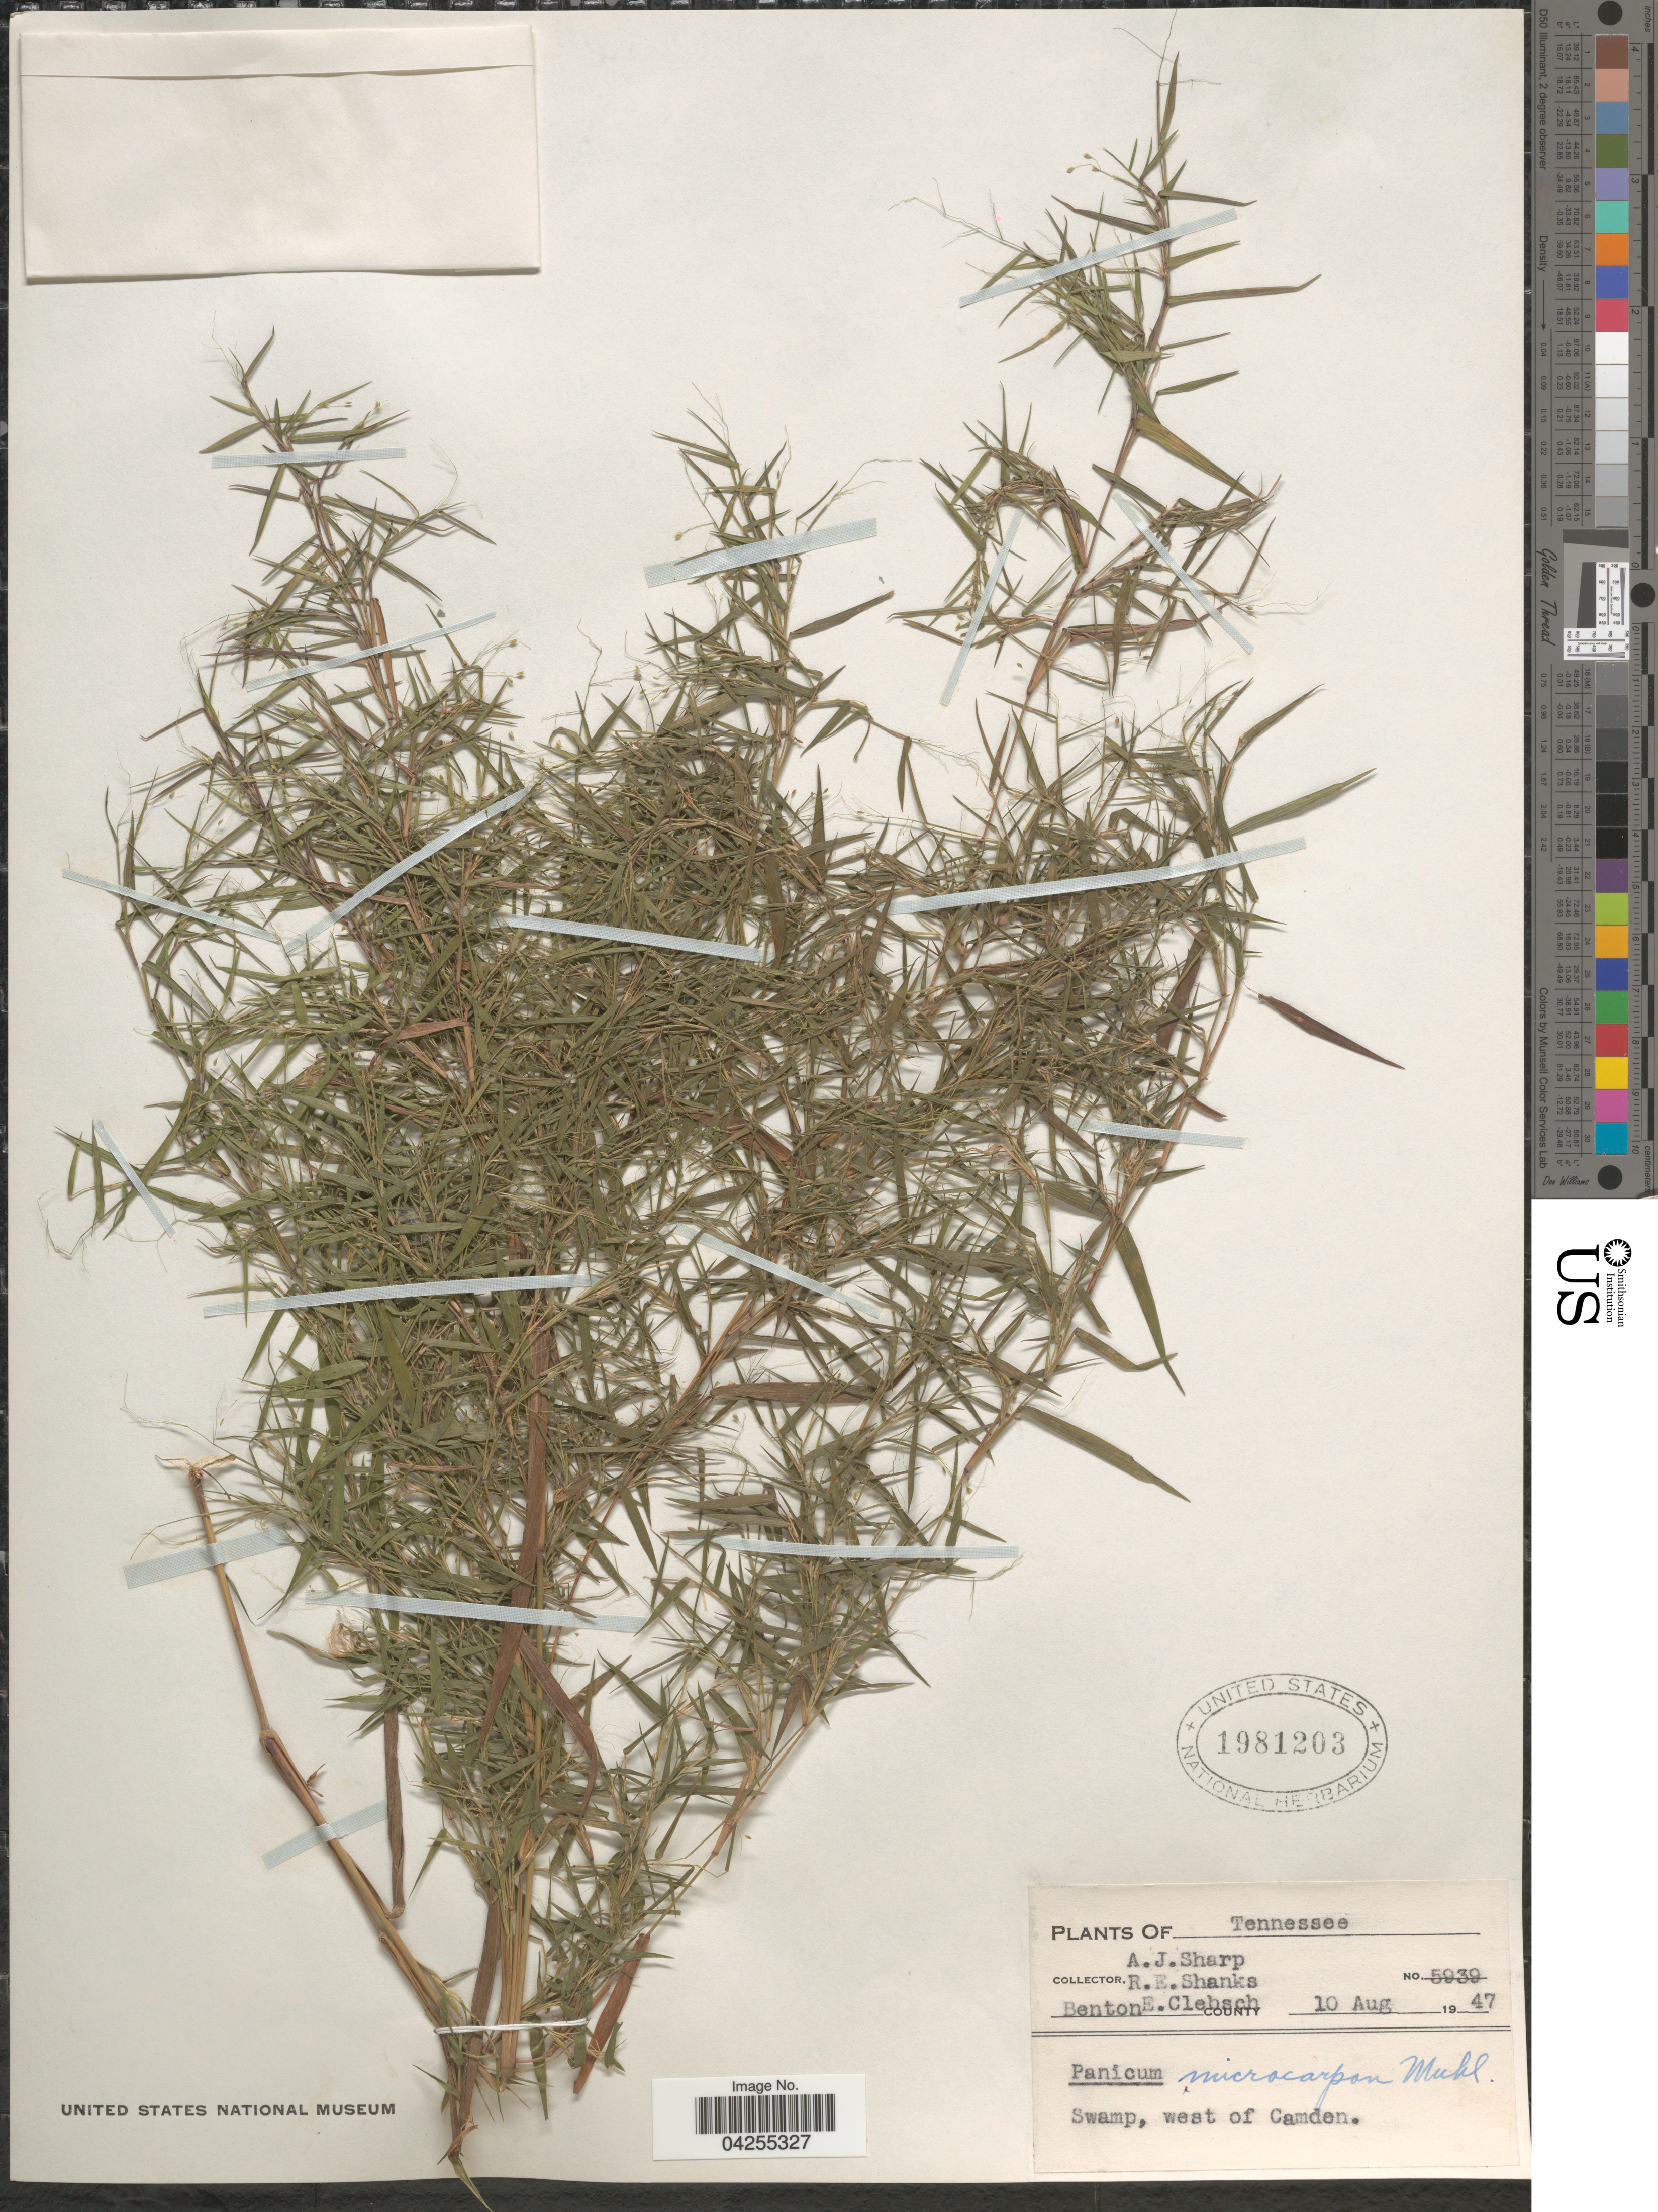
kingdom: Plantae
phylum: Tracheophyta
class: Liliopsida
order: Poales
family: Poaceae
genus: Dichanthelium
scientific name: Dichanthelium dichotomum var. dichotomum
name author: (L.) Gould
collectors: A. J. Sharp, R. Shanks & E. Clebsch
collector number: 5939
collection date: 1947-08-10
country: United States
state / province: Tennessee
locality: Benton County. Swamp, west of Camden.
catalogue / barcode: US 1981203